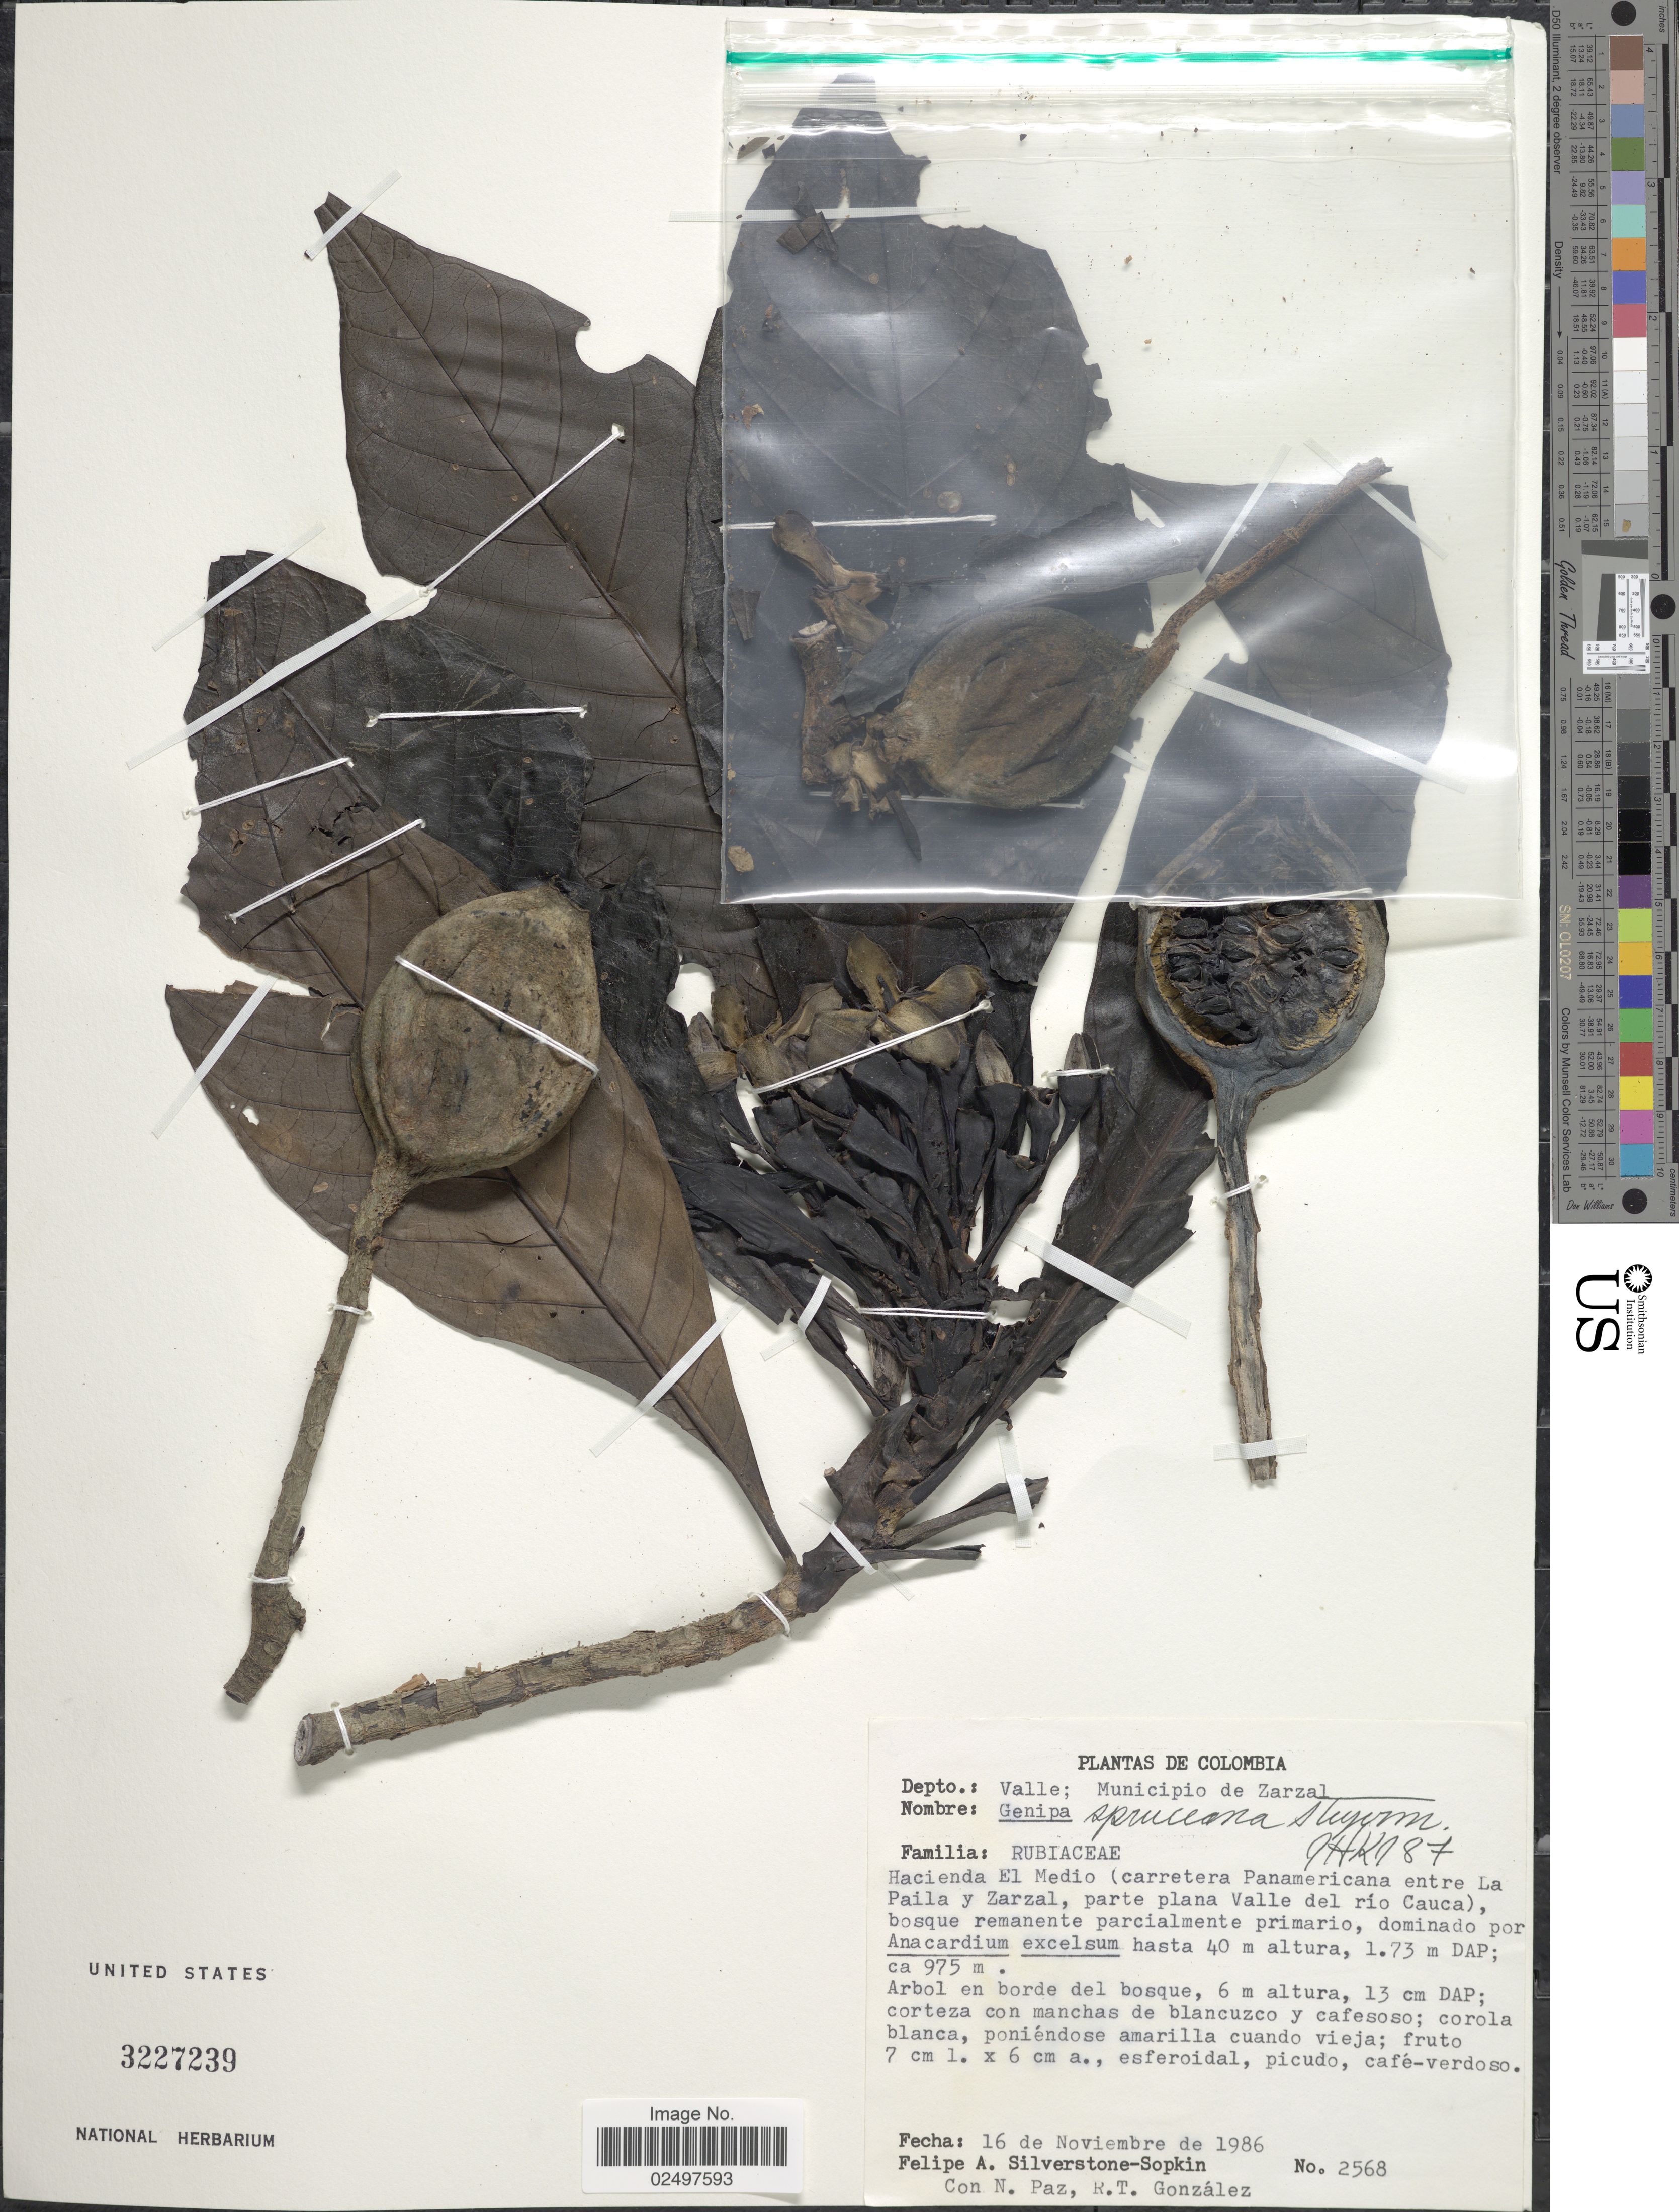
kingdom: Plantae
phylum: Tracheophyta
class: Magnoliopsida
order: Gentianales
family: Rubiaceae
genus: Genipa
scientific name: Genipa spruceana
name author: Steyerm.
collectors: P. A. Silverstone-Sopkin, N. Paz & R. Gonzalez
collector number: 2568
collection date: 1986-11-16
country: Colombia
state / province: Valle del Cauca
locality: Depto.: Valle; Municipio de Zarazal. Hacienda El Medio (carretera Panamericana entre La Paila y Zarazal, parte plana Valle del rio Cauca)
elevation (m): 975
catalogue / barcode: US 3227239